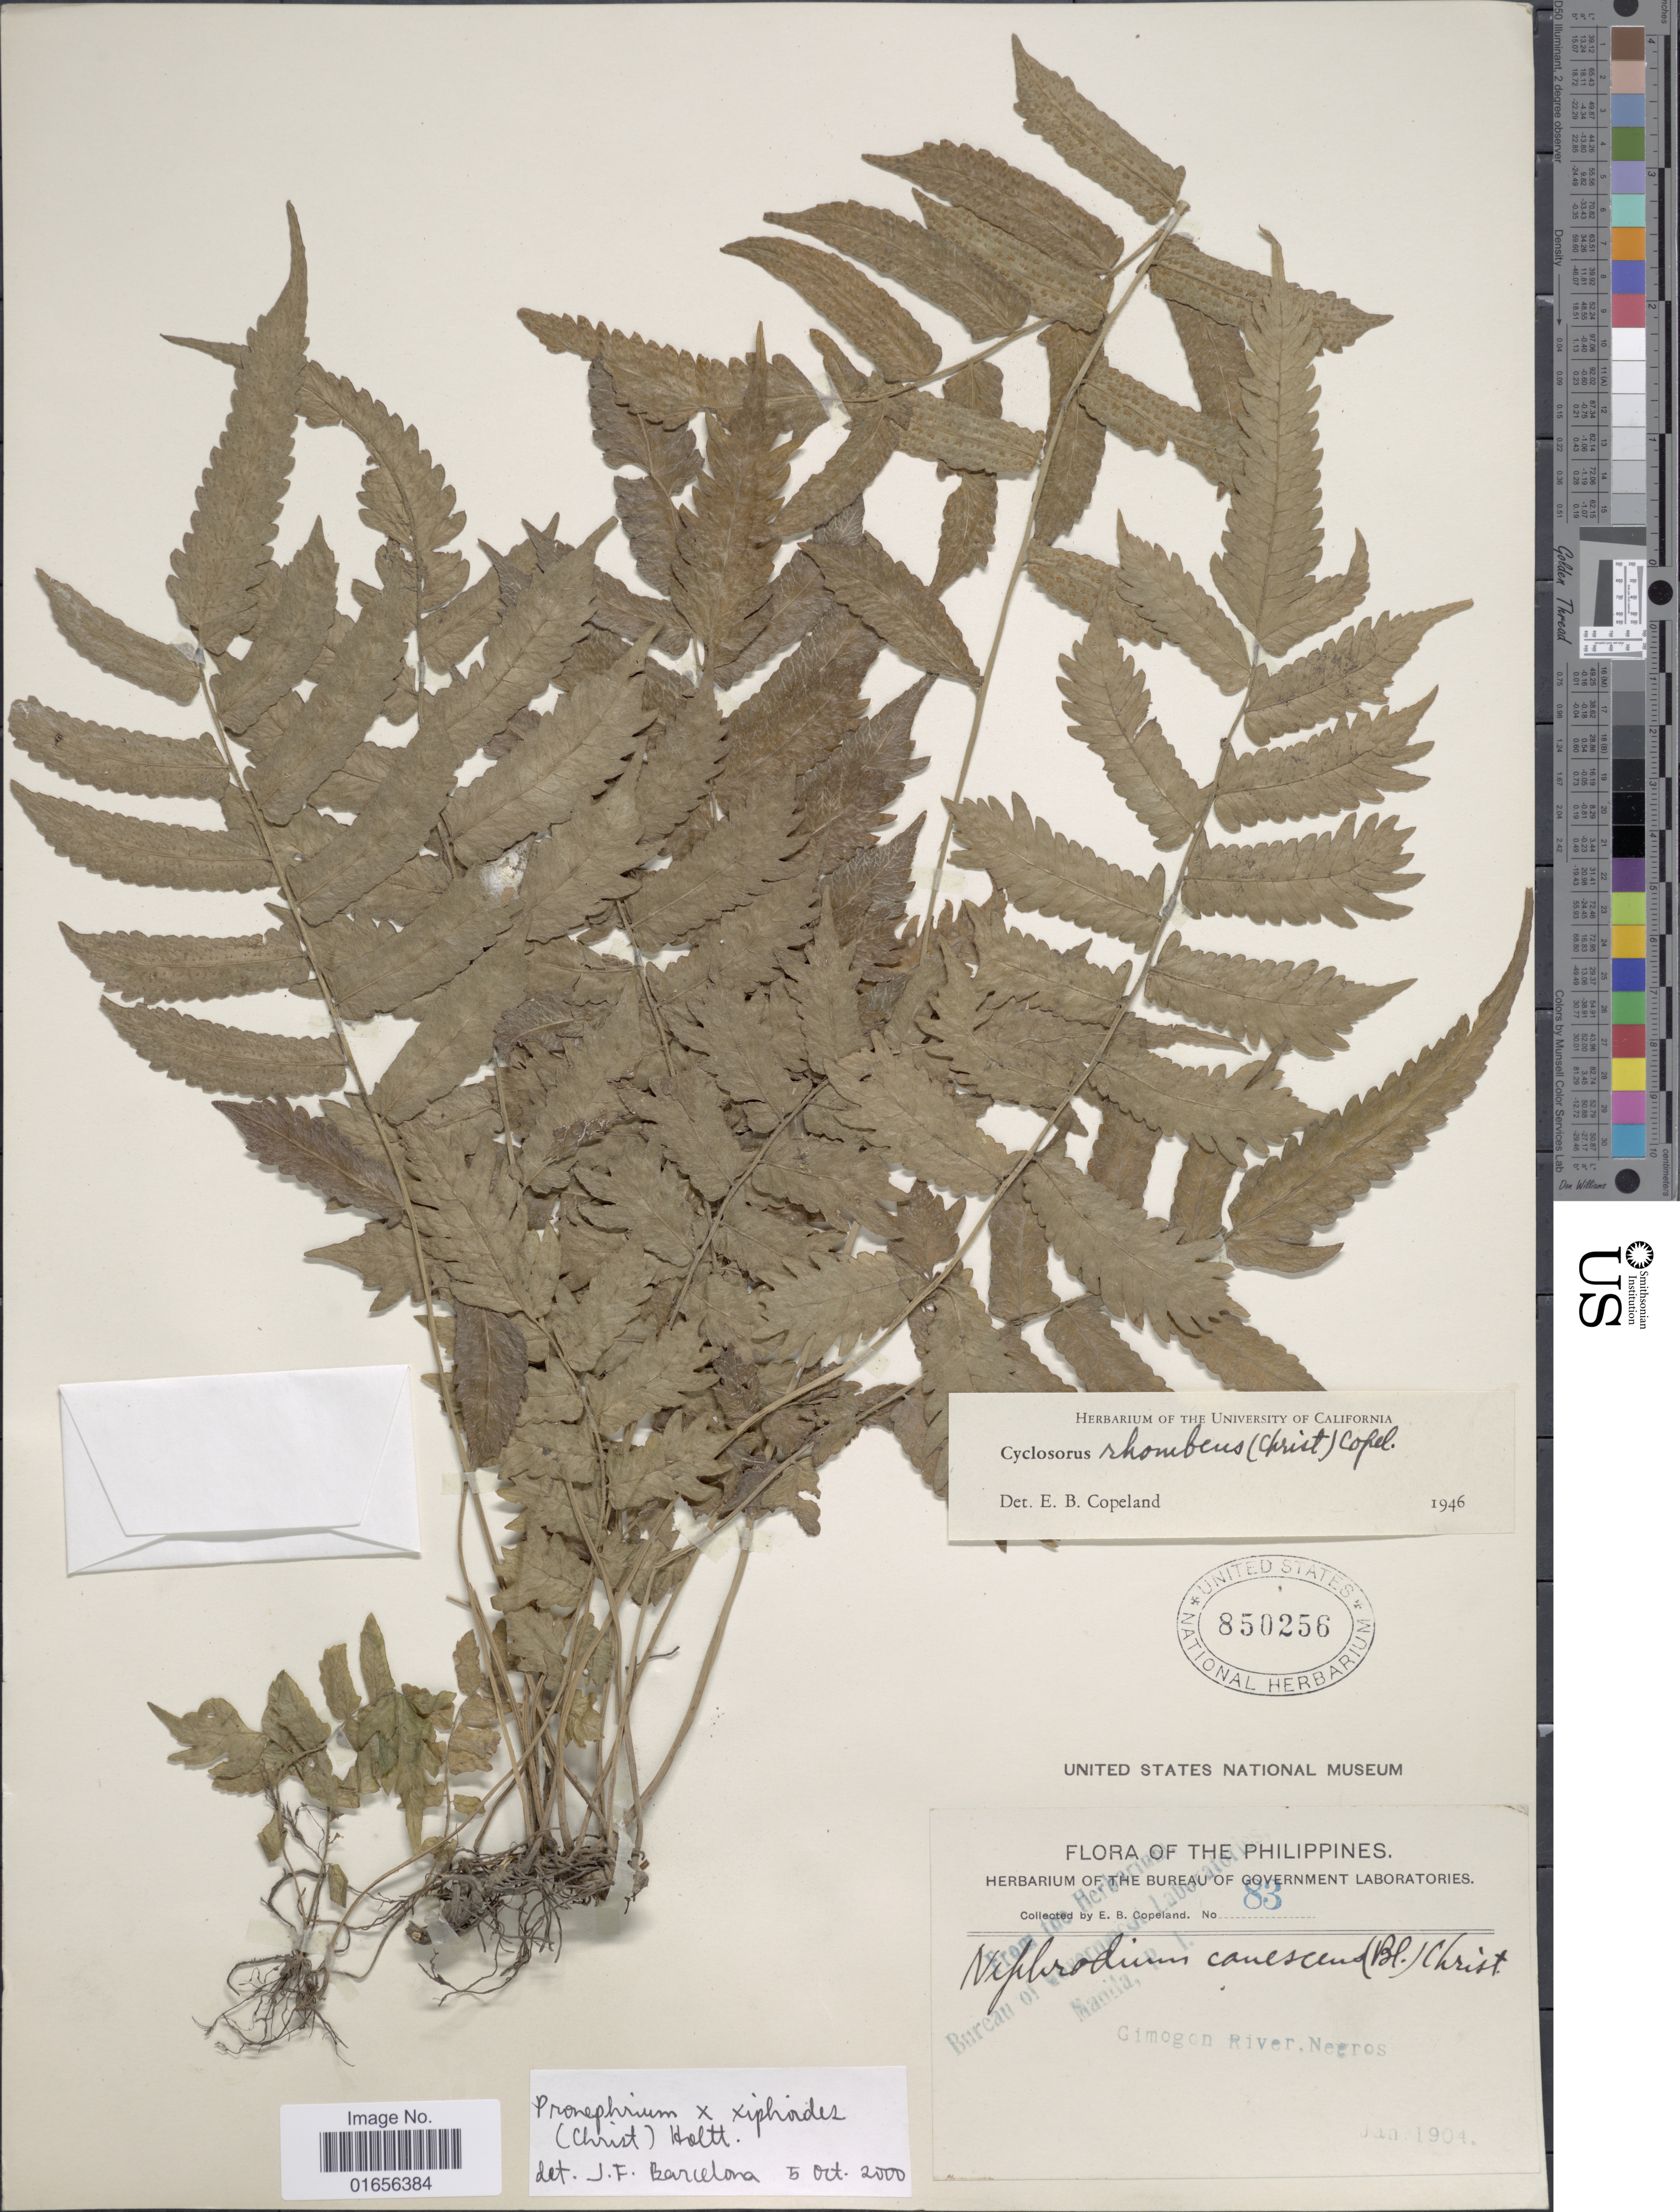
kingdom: Plantae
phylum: Tracheophyta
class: Polypodiopsida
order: Polypodiales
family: Thelypteridaceae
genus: Pronephrium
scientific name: Pronephrium xiphioides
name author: (C. Chr.) Holttum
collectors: E. B. Copeland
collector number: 83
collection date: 1904-01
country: Philippines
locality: Gimogon River, Negros Island.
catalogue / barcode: US 850256